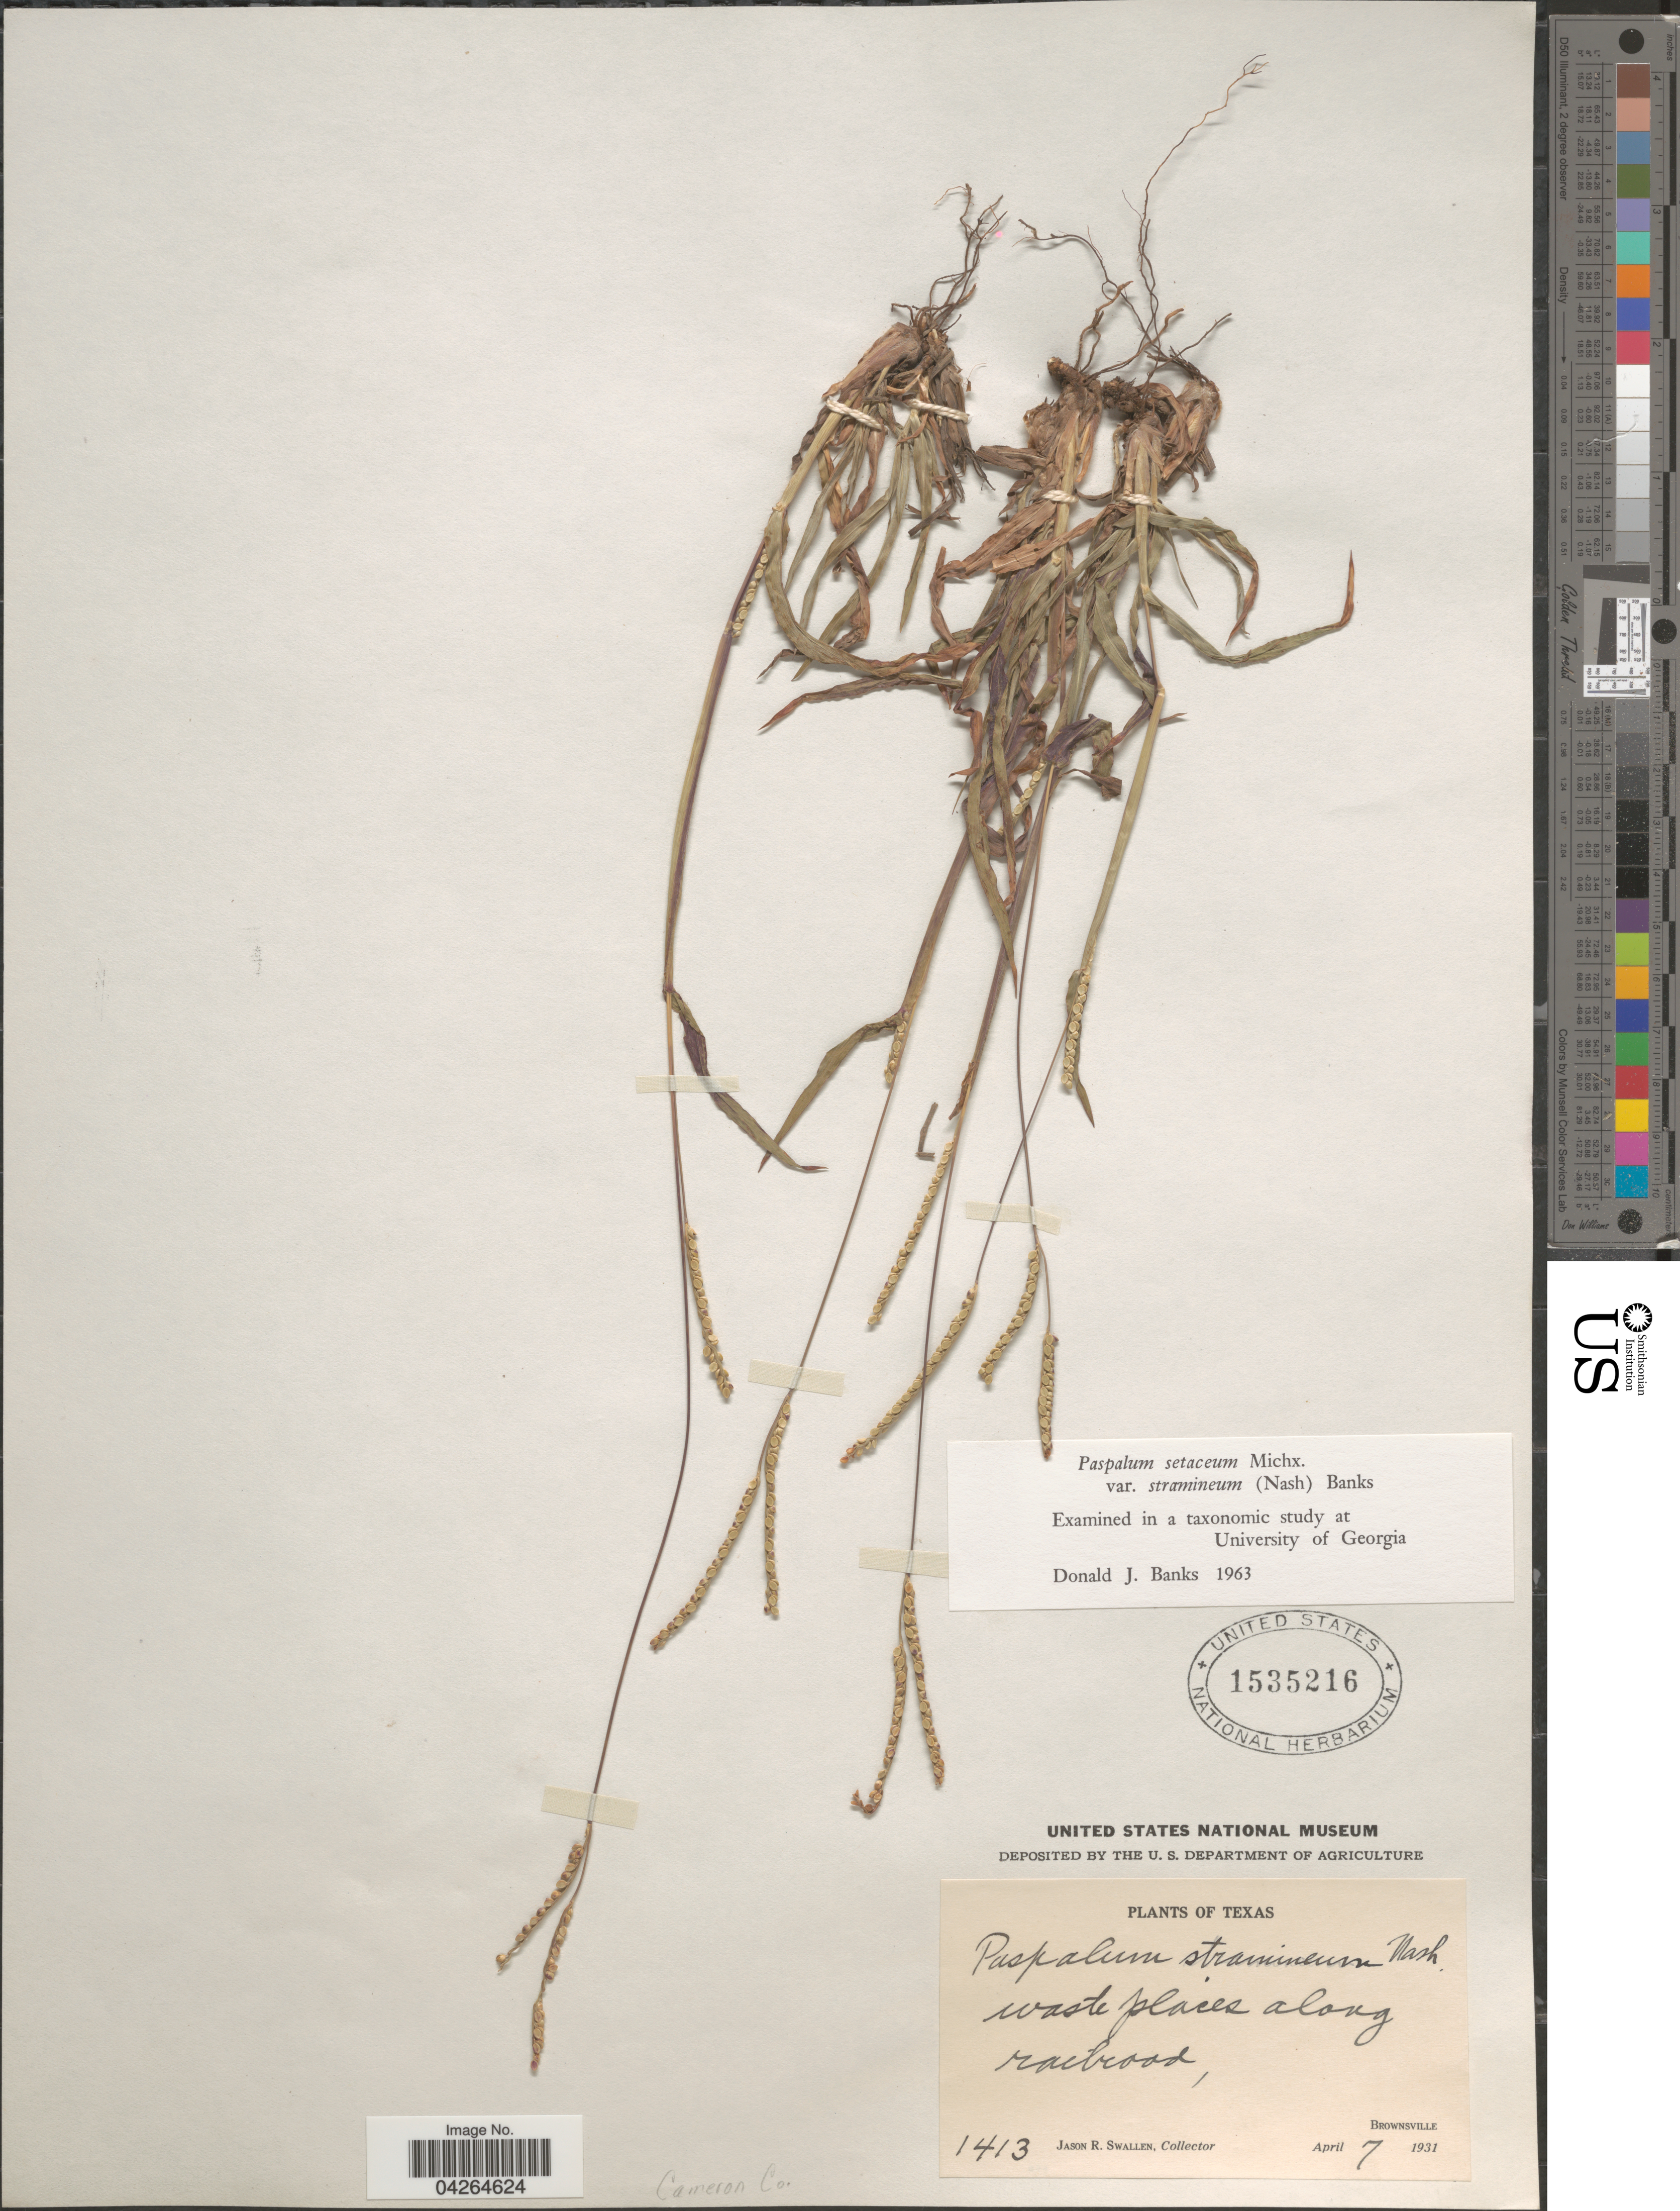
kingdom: Plantae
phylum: Tracheophyta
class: Liliopsida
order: Poales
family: Poaceae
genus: Paspalum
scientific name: Paspalum setaceum var. stramineum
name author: (Nash) D.J. Banks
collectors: J. R. Swallen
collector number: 1413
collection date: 1931-04-07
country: United States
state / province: Texas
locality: Along railroad. Brownsville. Cameron Co.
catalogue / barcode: US 1535216